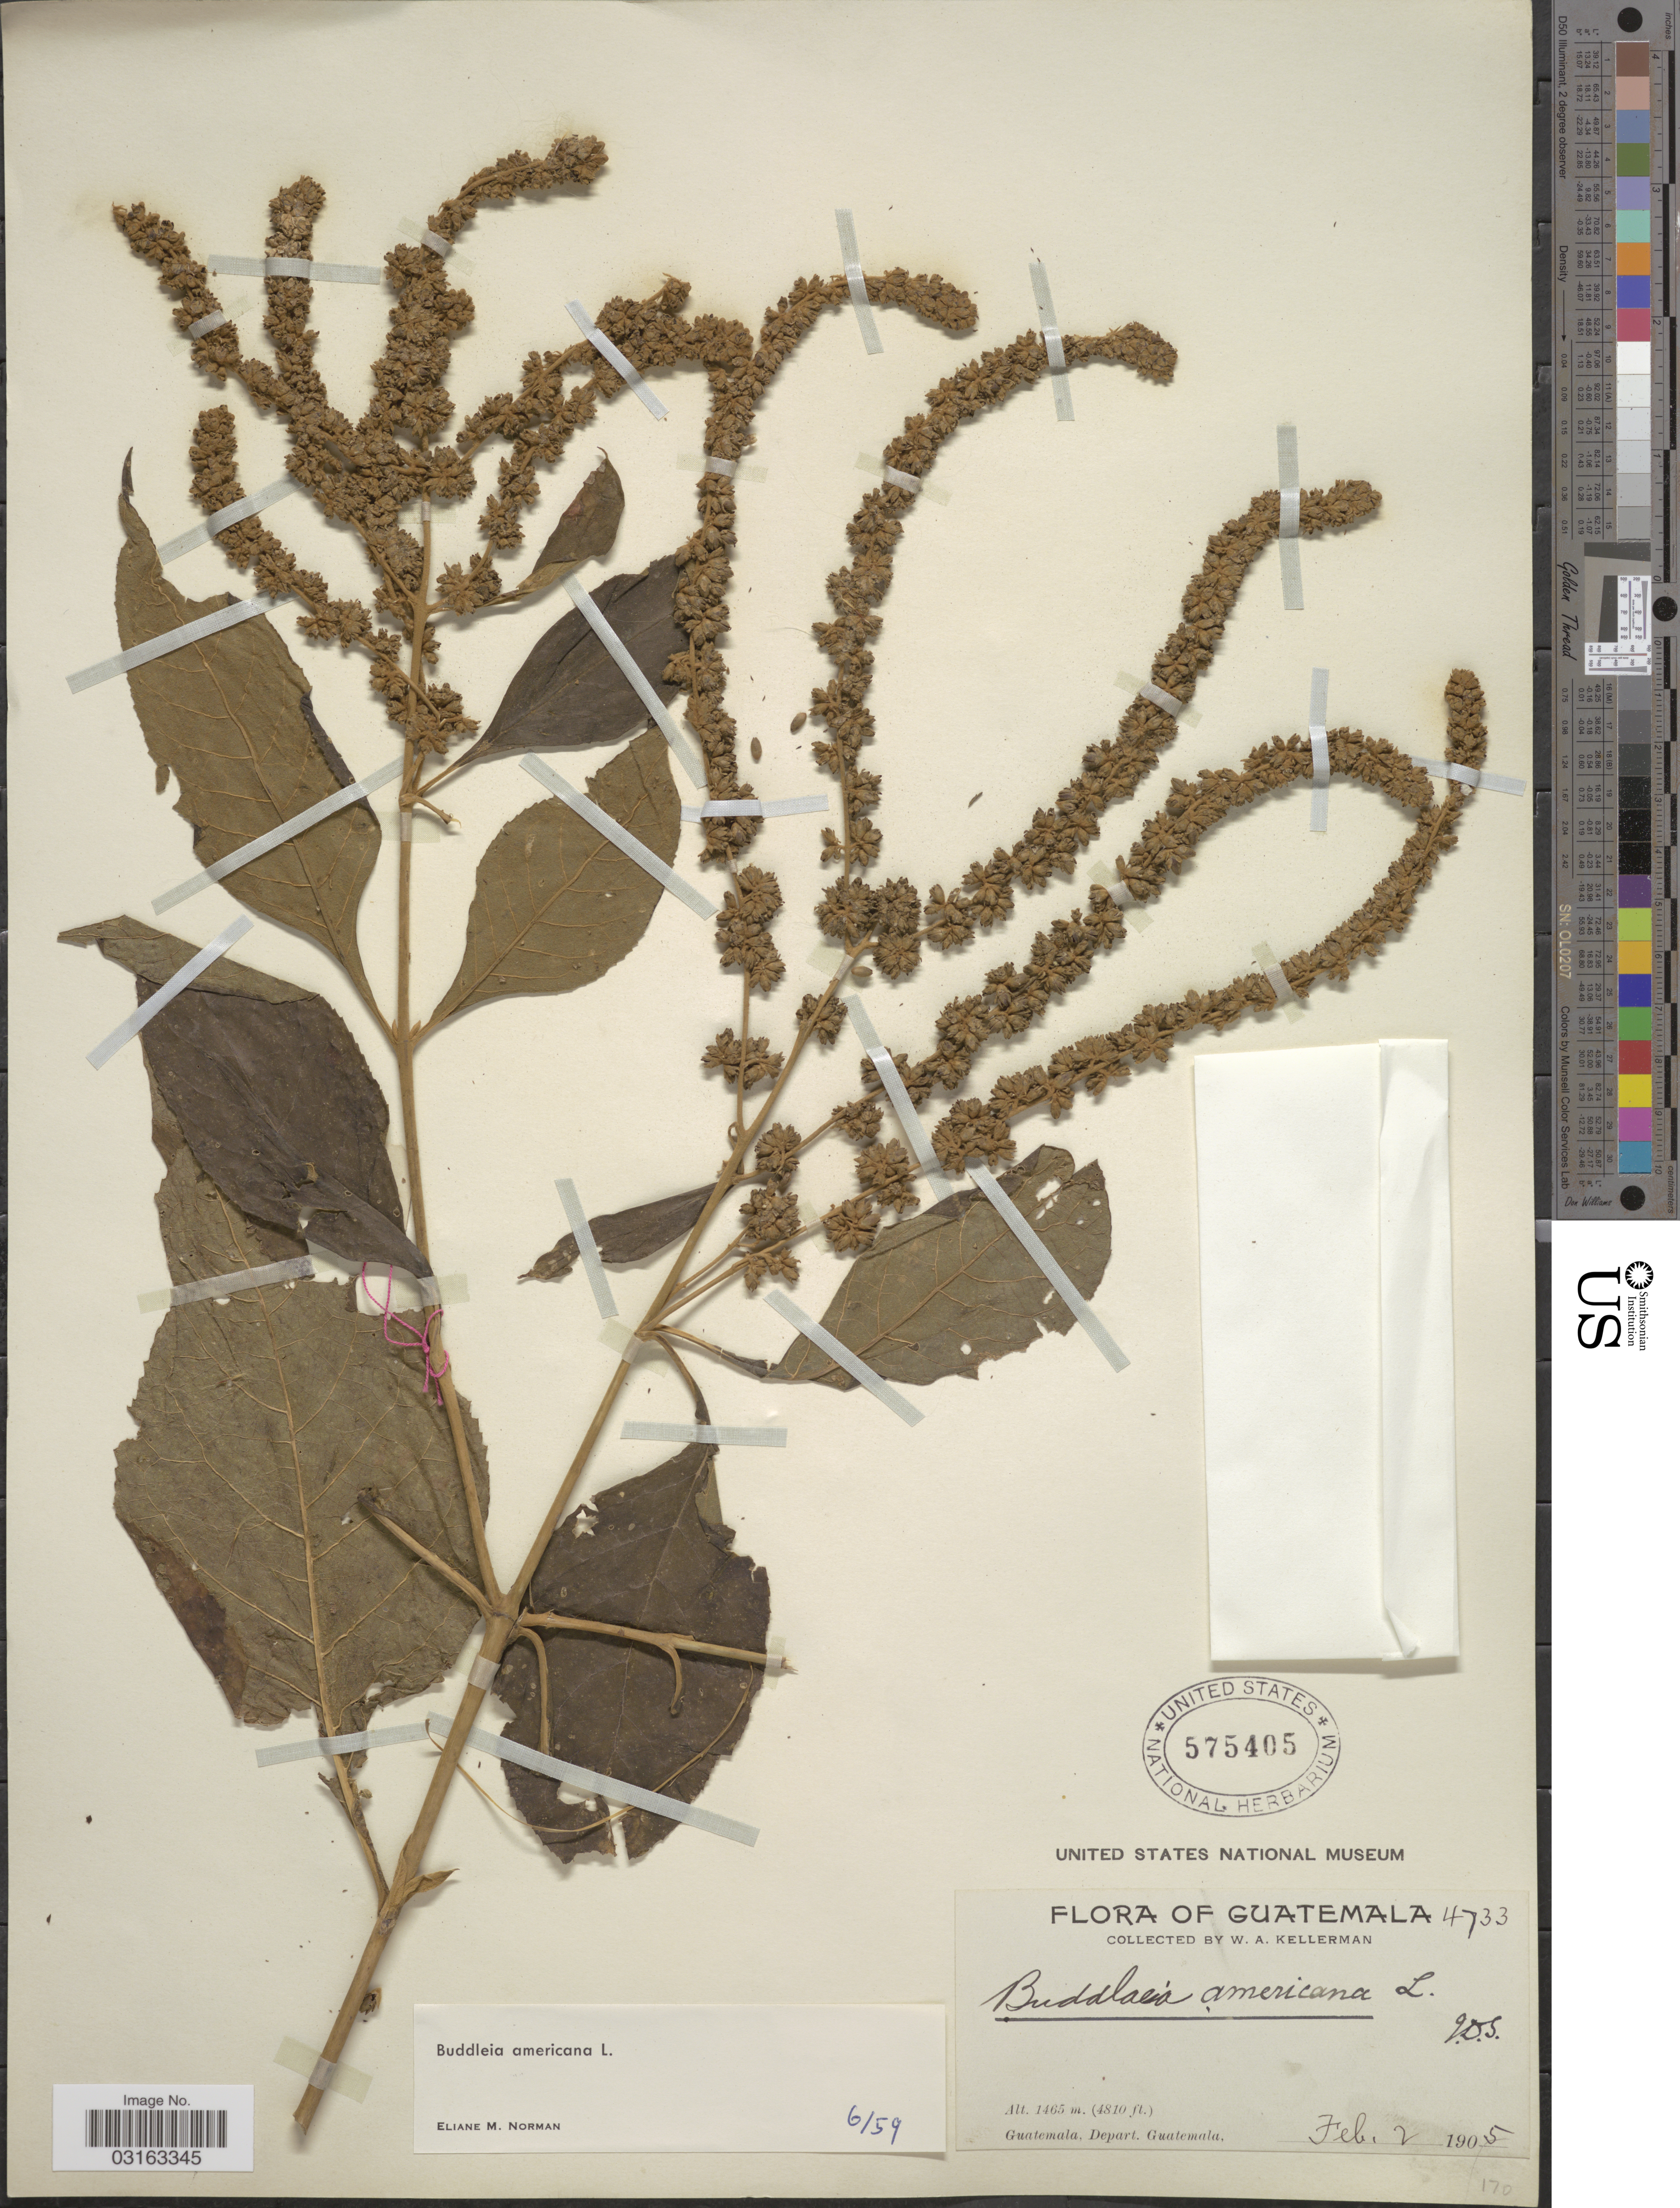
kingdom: Plantae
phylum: Tracheophyta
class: Magnoliopsida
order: Lamiales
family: Scrophulariaceae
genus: Buddleja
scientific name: Buddleja americana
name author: L.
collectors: W. Kellerman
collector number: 4733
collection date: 1905-02-02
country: Guatemala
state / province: Guatemala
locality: Depart. Guatemala.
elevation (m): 1465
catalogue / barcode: US 575405